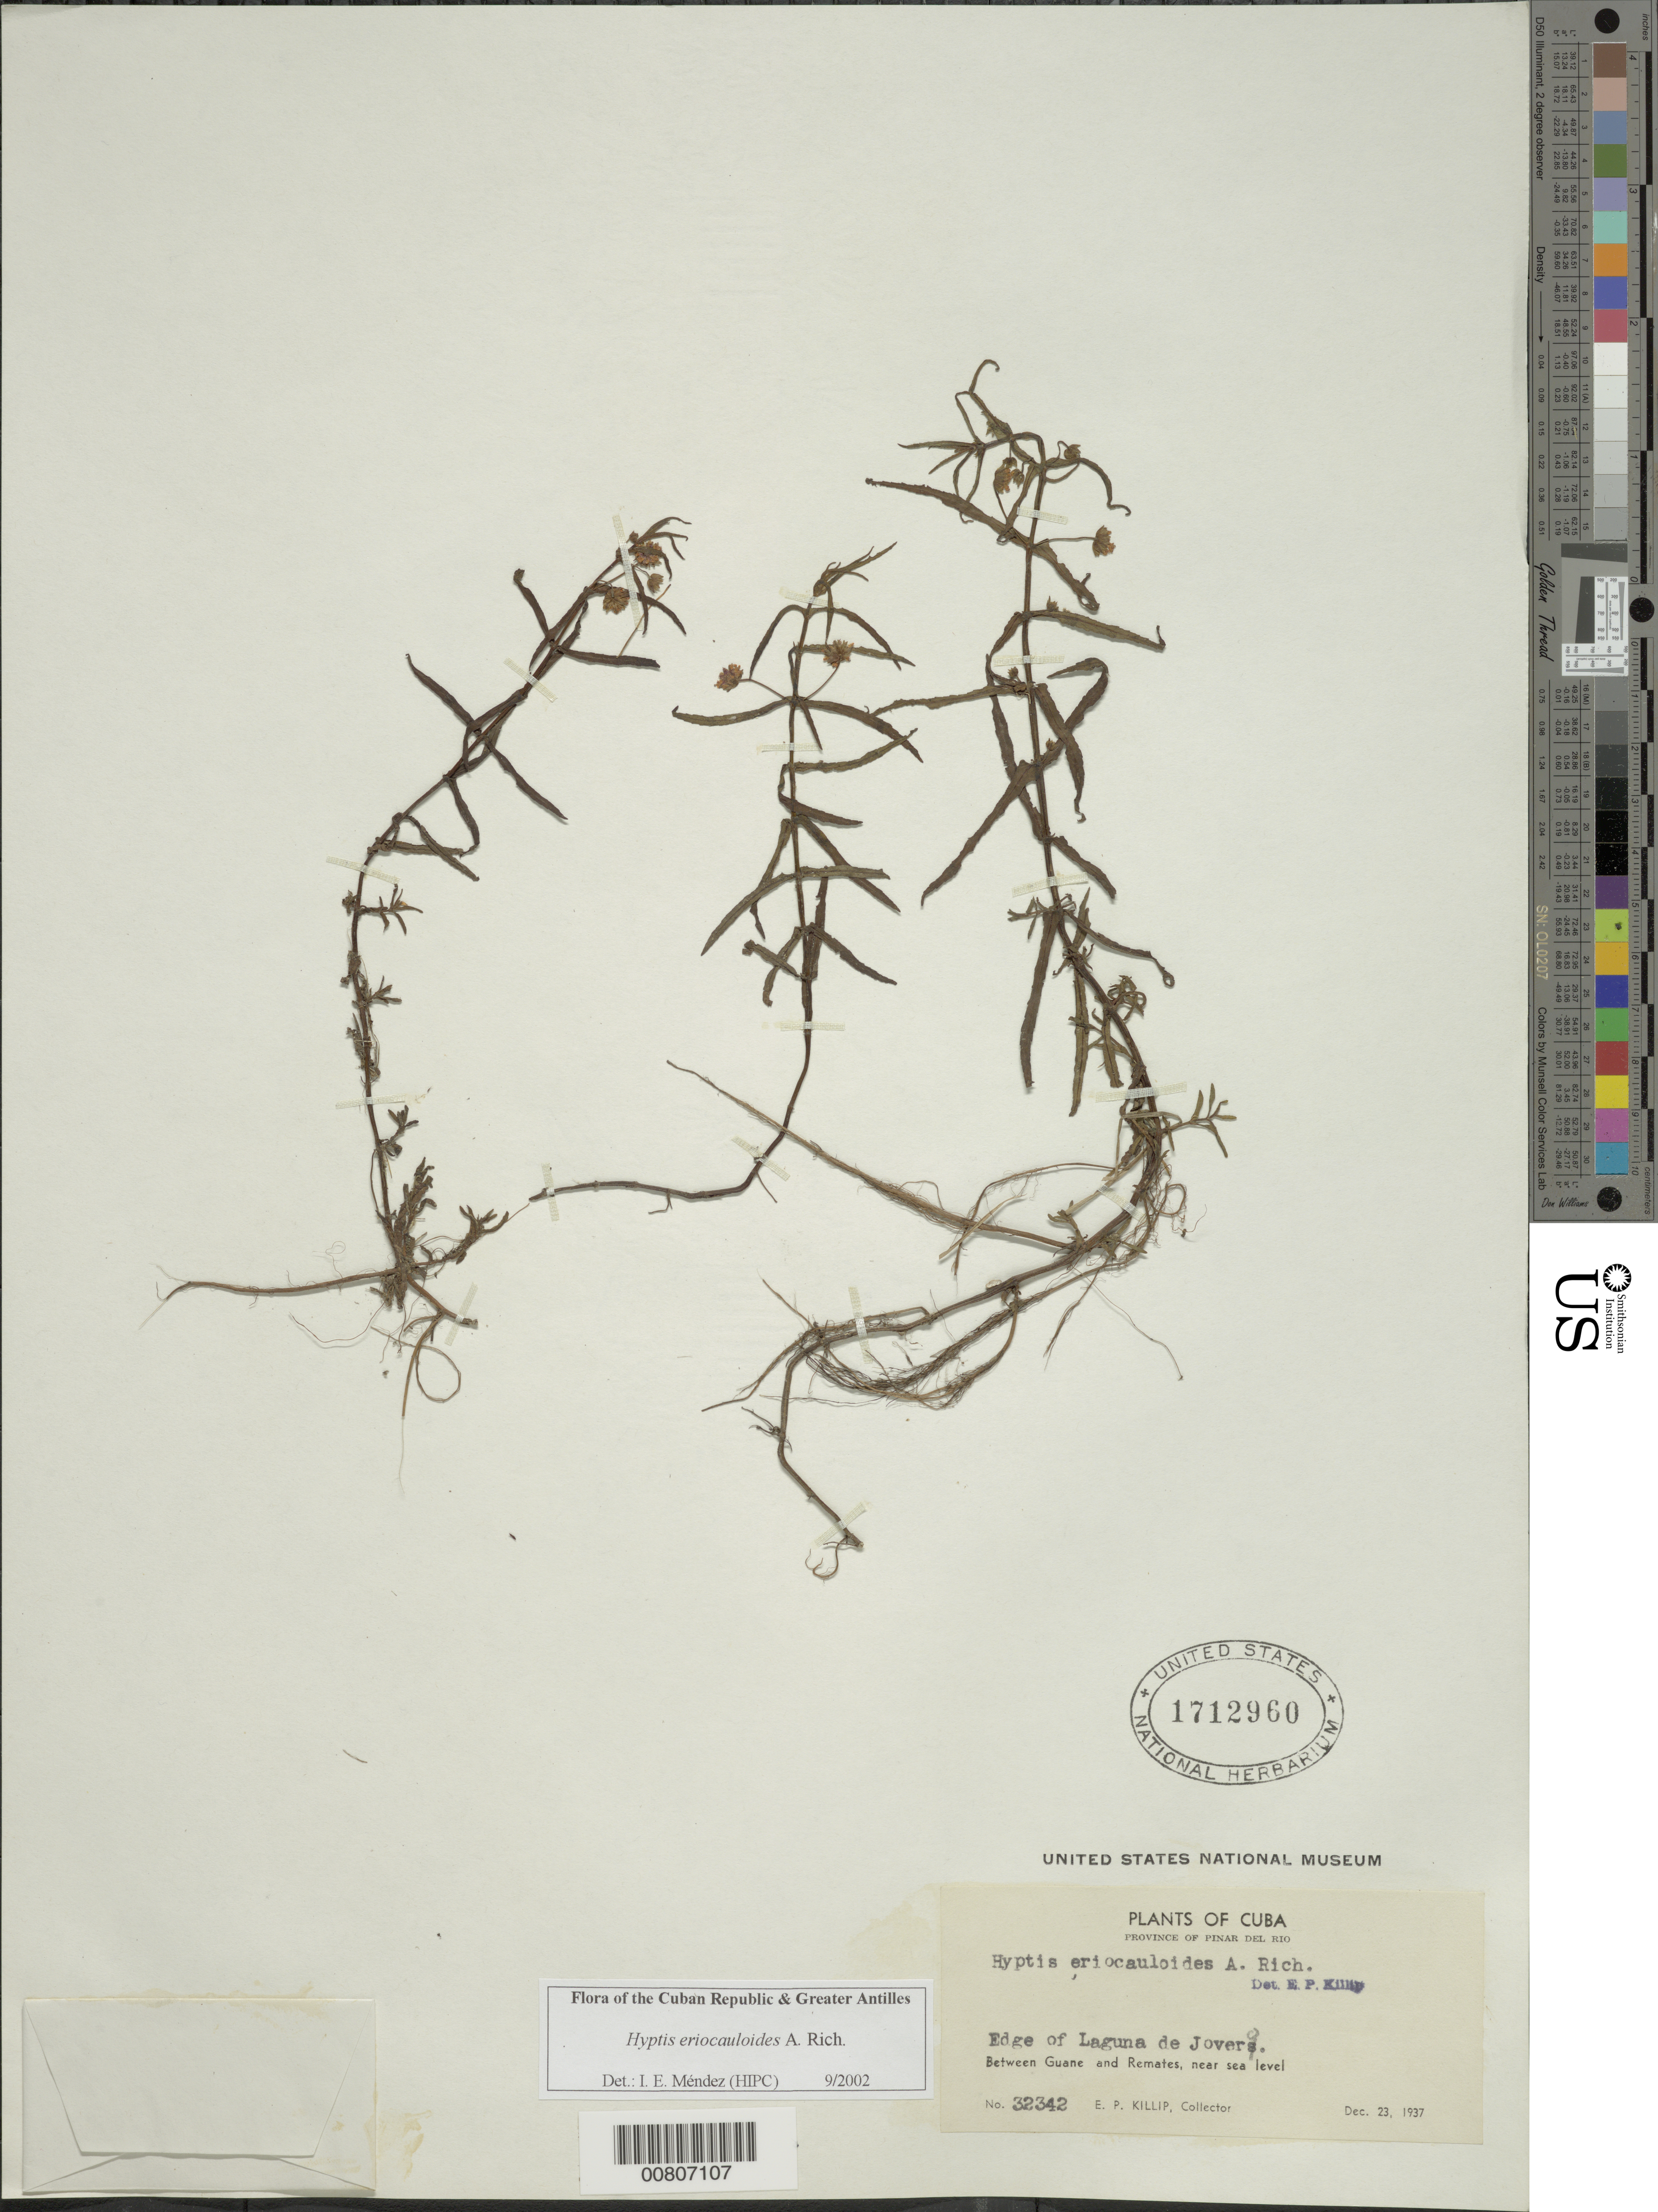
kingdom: Plantae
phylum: Tracheophyta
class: Magnoliopsida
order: Lamiales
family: Lamiaceae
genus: Hyptis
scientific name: Hyptis eriocauloides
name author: A. Rich.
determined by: Méndez, Isidro E., (HIPC)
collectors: E. P. Killip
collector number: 32342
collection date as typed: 23 Dec 1937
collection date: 1937-12-23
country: Cuba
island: Cuba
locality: Guane to Remates, edge of Laguna de Jovero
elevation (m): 0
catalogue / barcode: US 1712960